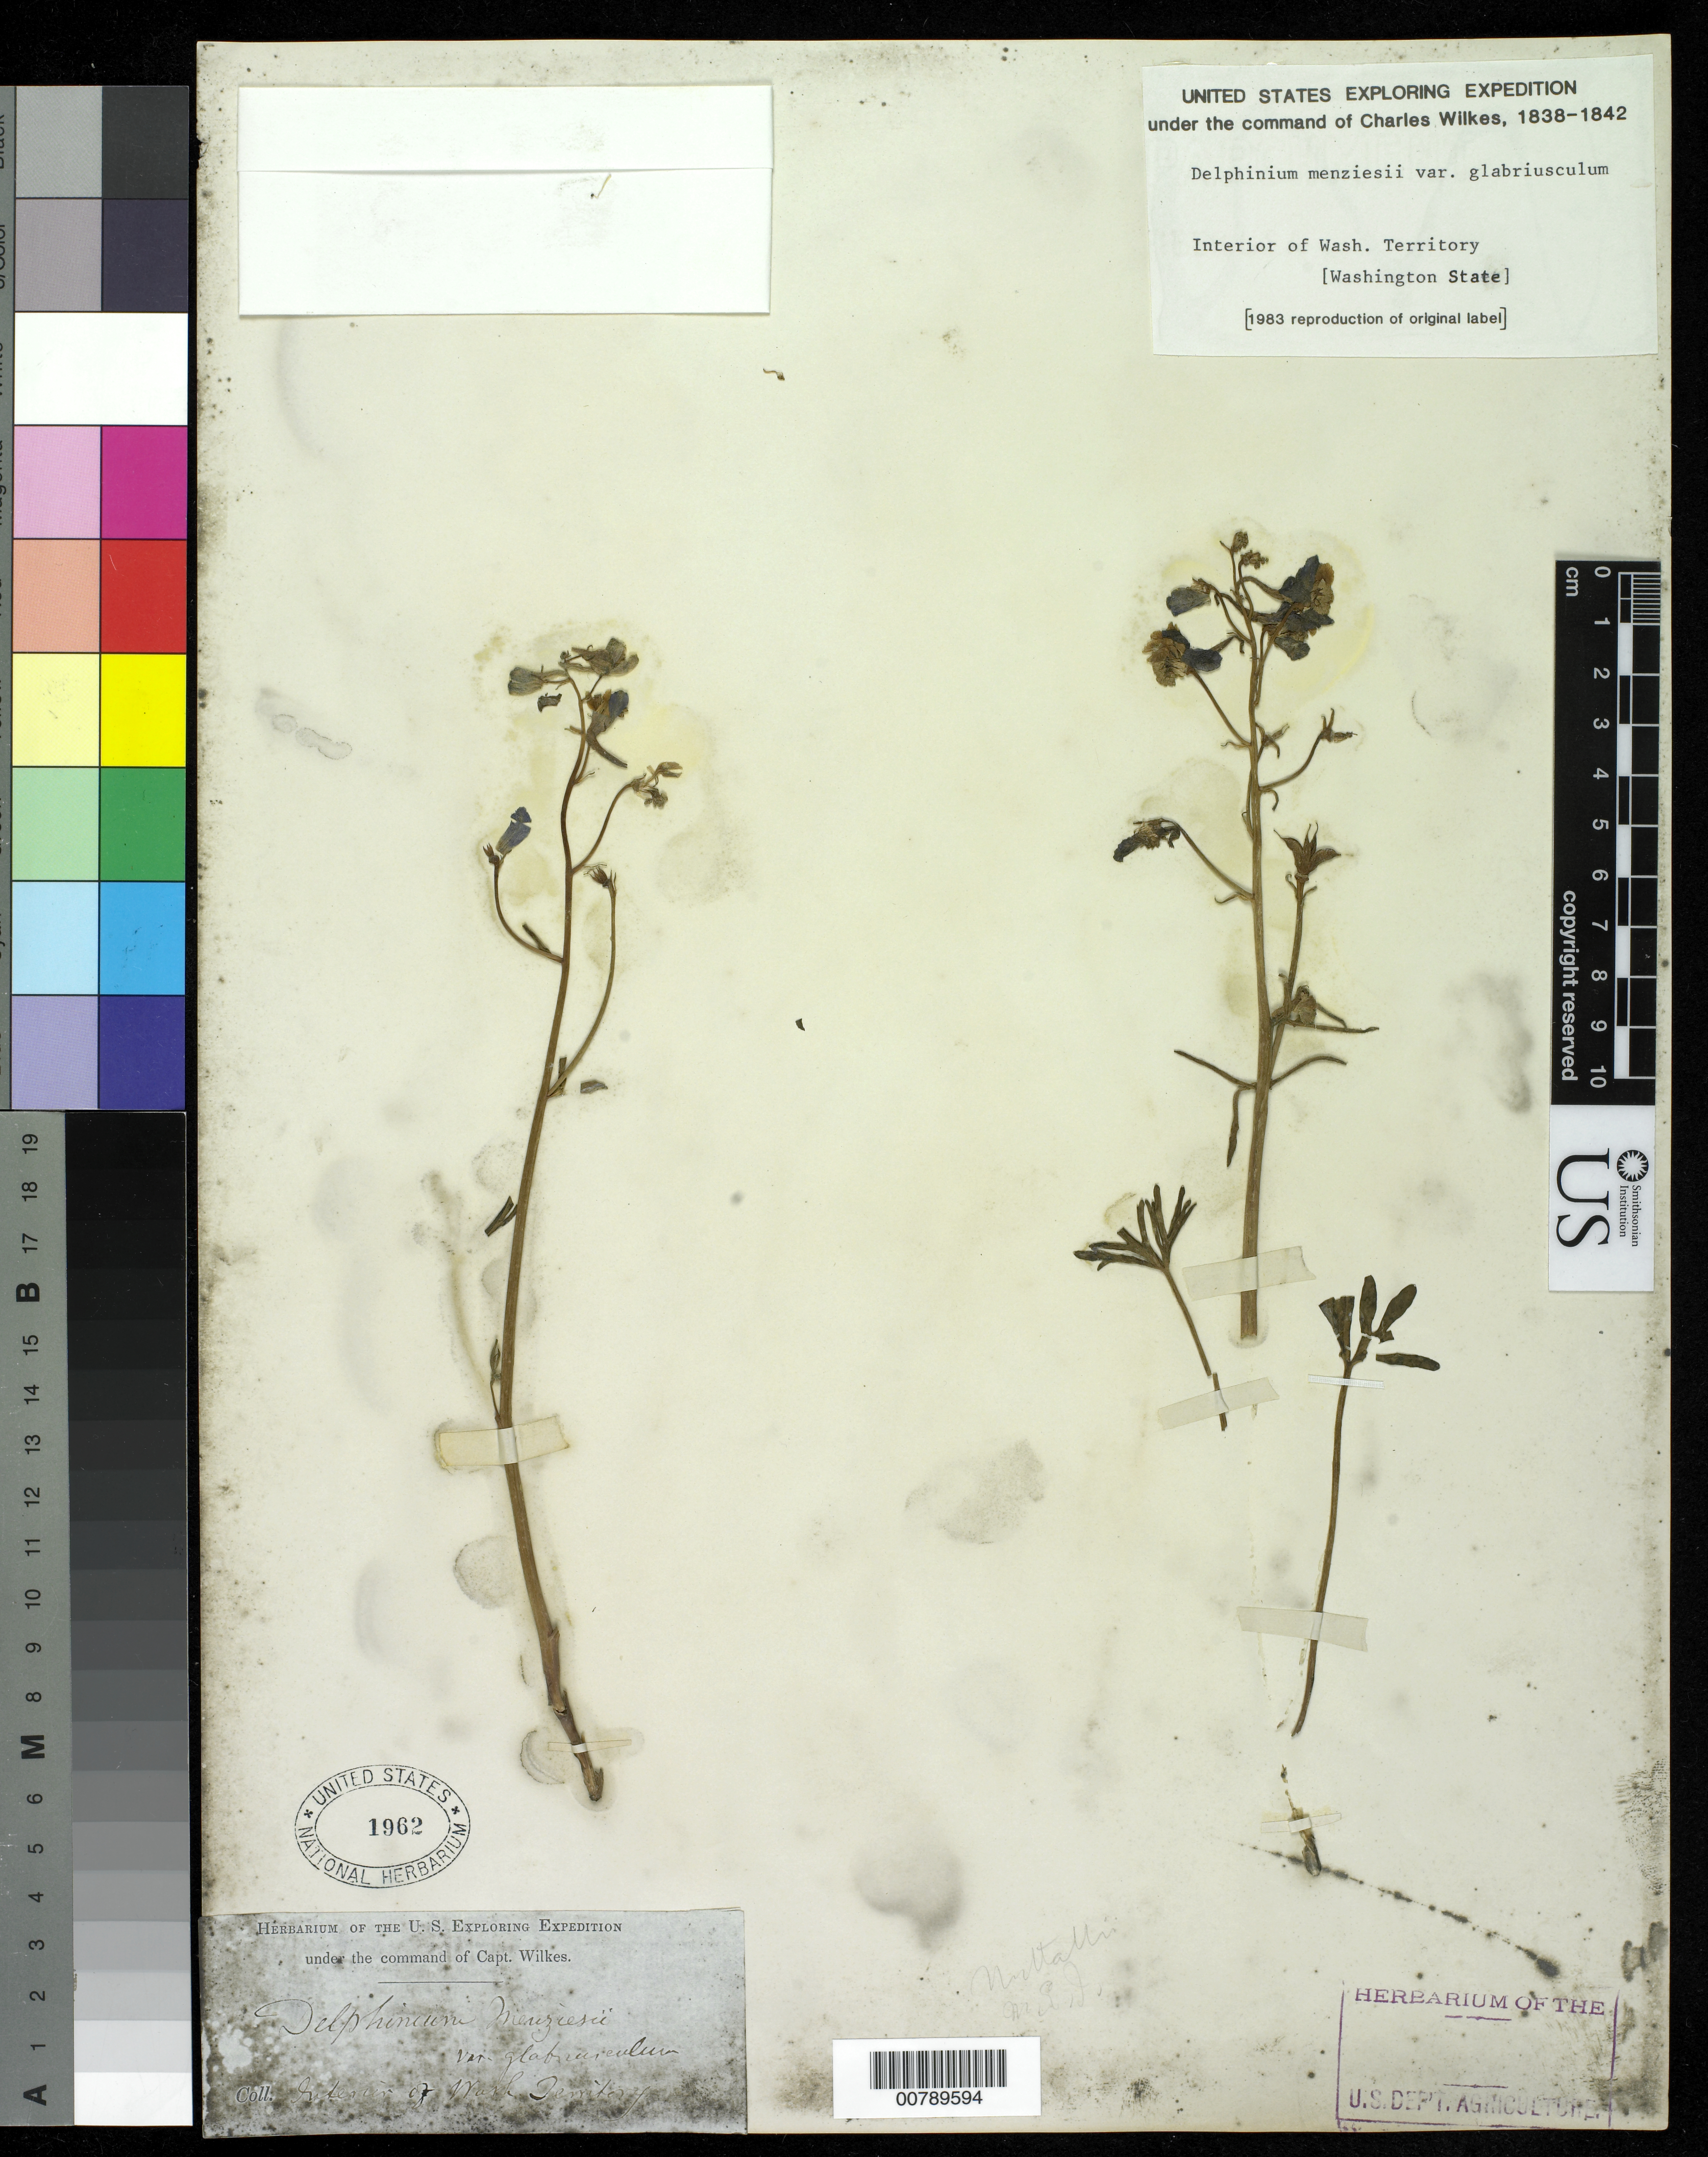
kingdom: Plantae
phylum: Tracheophyta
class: Magnoliopsida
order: Ranunculales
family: Ranunculaceae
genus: Delphinium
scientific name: Delphinium menziesii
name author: DC.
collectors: Wilkes Explor. Exped.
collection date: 1838/1842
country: United States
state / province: Washington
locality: Interior of Wash Territory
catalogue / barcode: US 1962